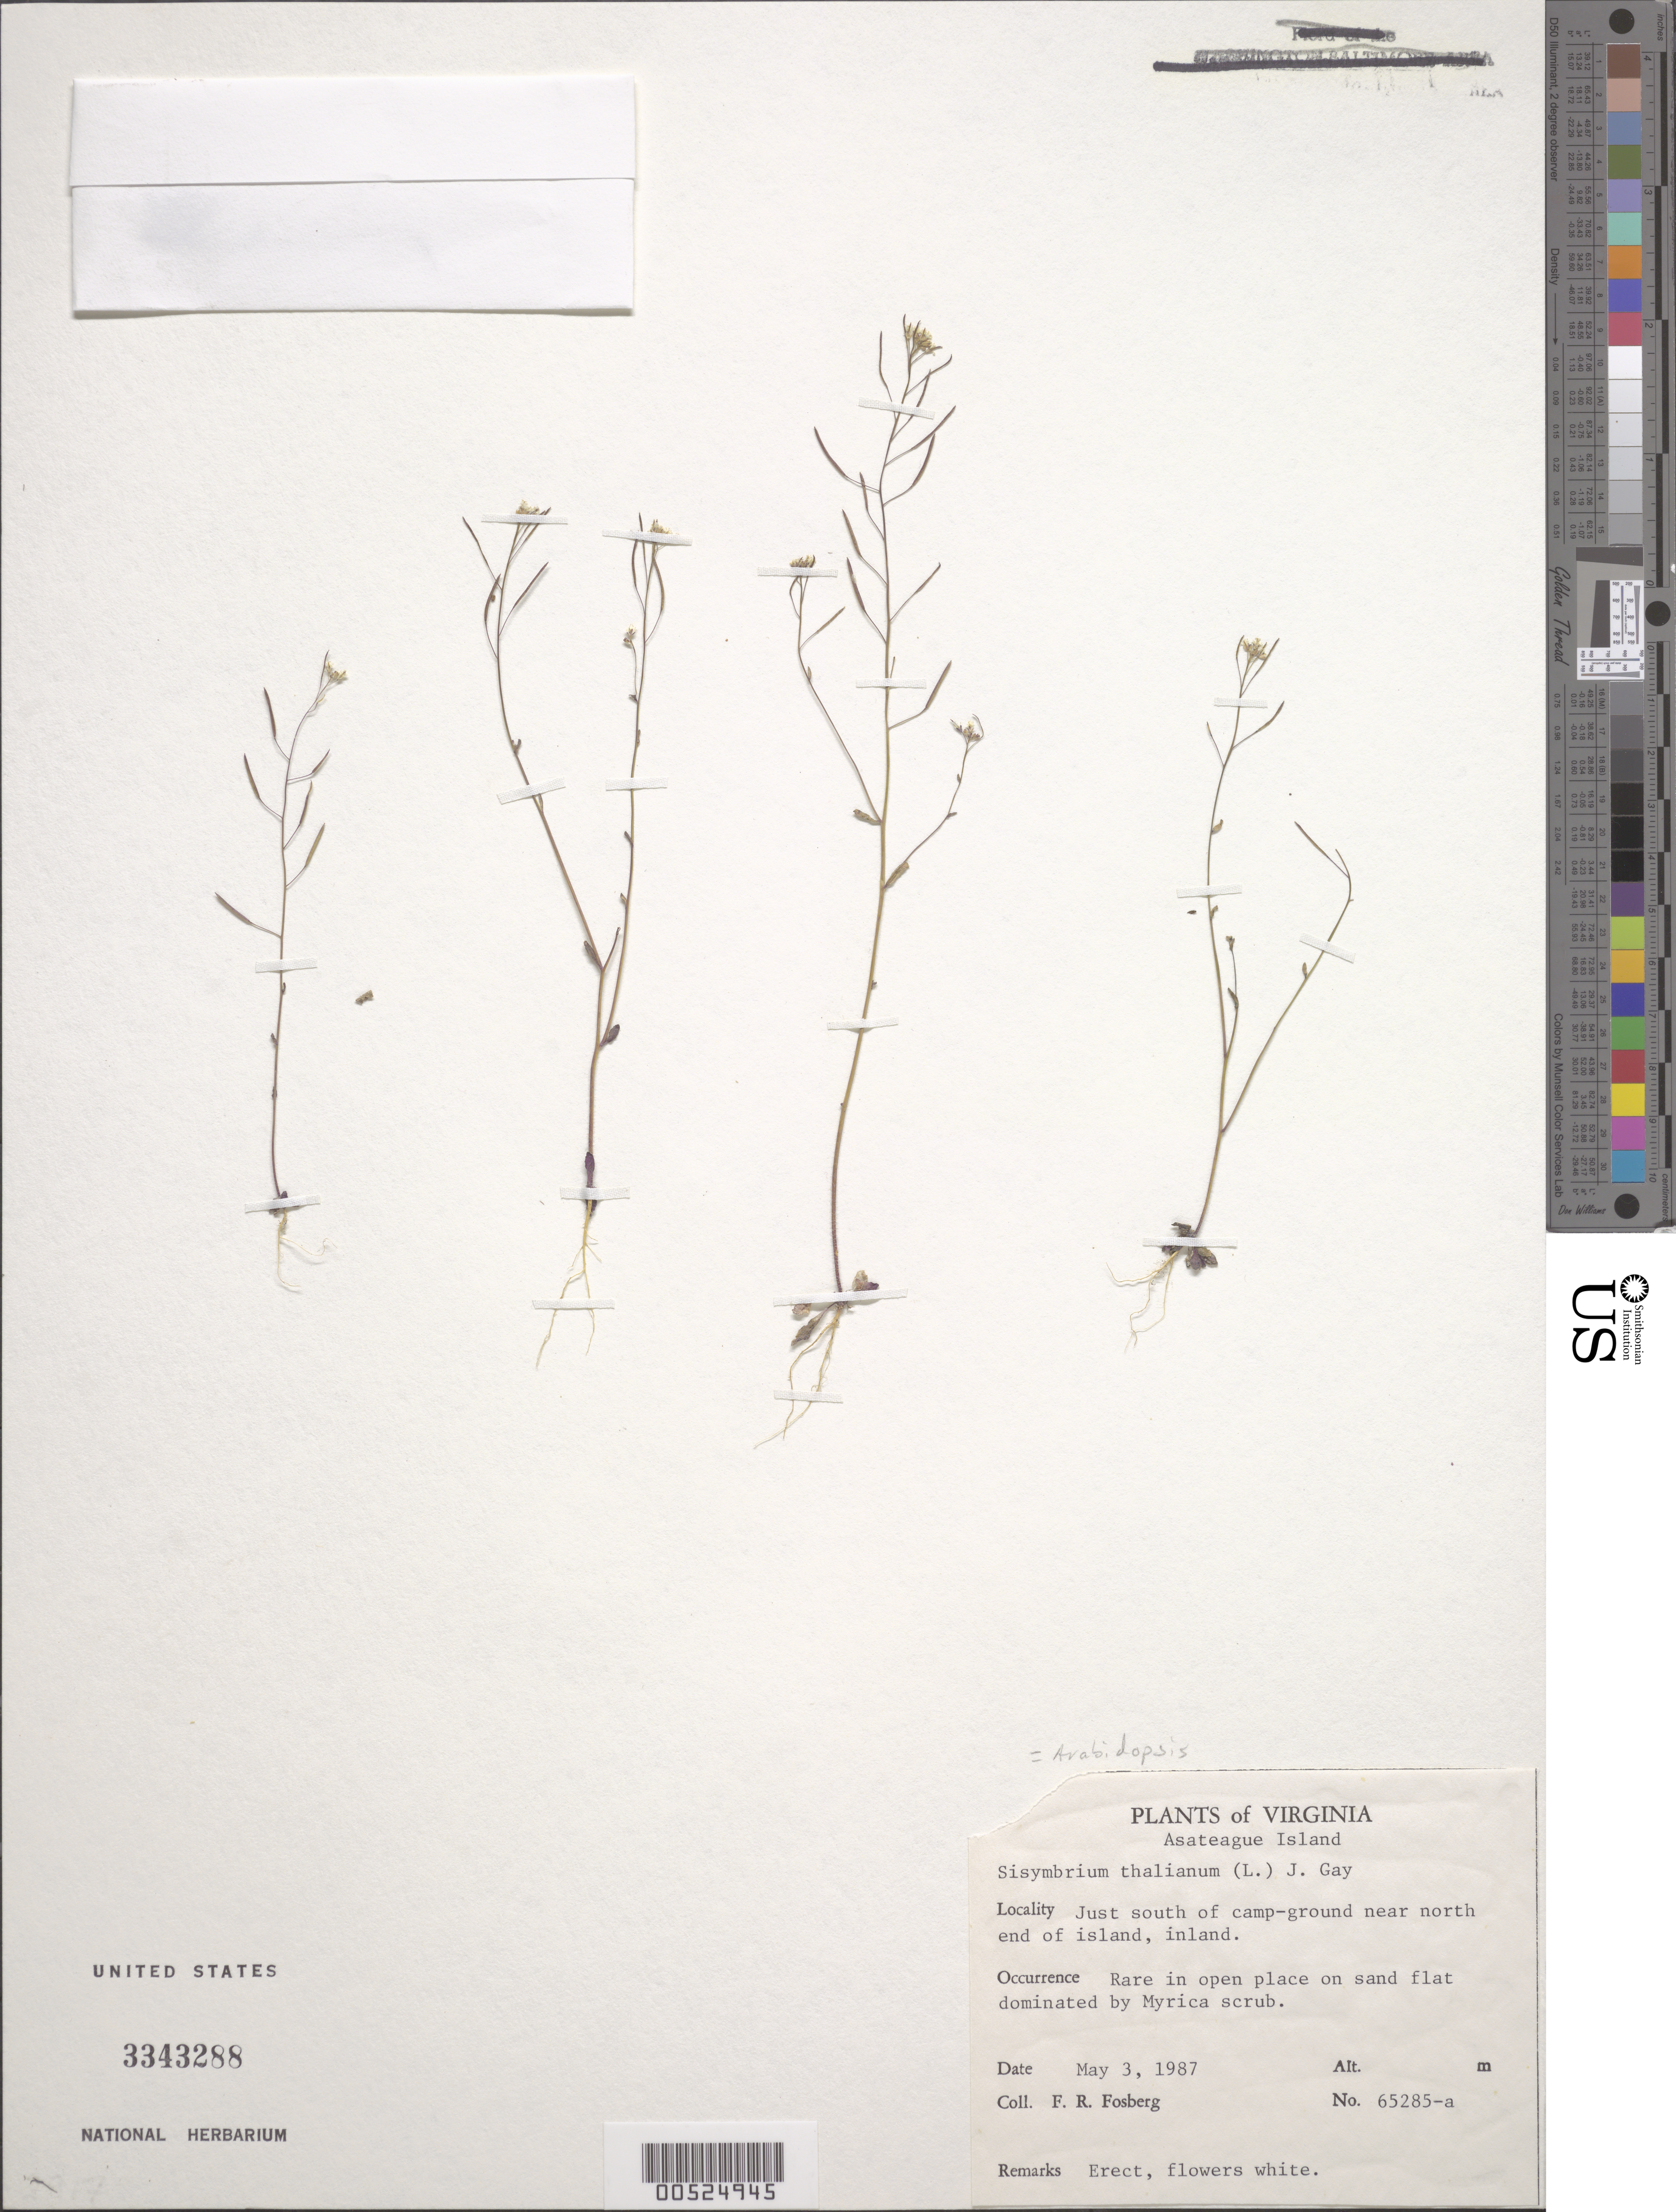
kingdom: Plantae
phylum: Tracheophyta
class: Magnoliopsida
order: Brassicales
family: Brassicaceae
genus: Arabidopsis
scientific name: Arabidopsis thaliana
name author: (L.) Heynh.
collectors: F. R. Fosberg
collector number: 65285-a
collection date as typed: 03 May 1987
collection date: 1987-05-03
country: United States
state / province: Virginia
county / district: Accomack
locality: Assateague I., just S of campground near N end of island.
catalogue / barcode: US 3343288